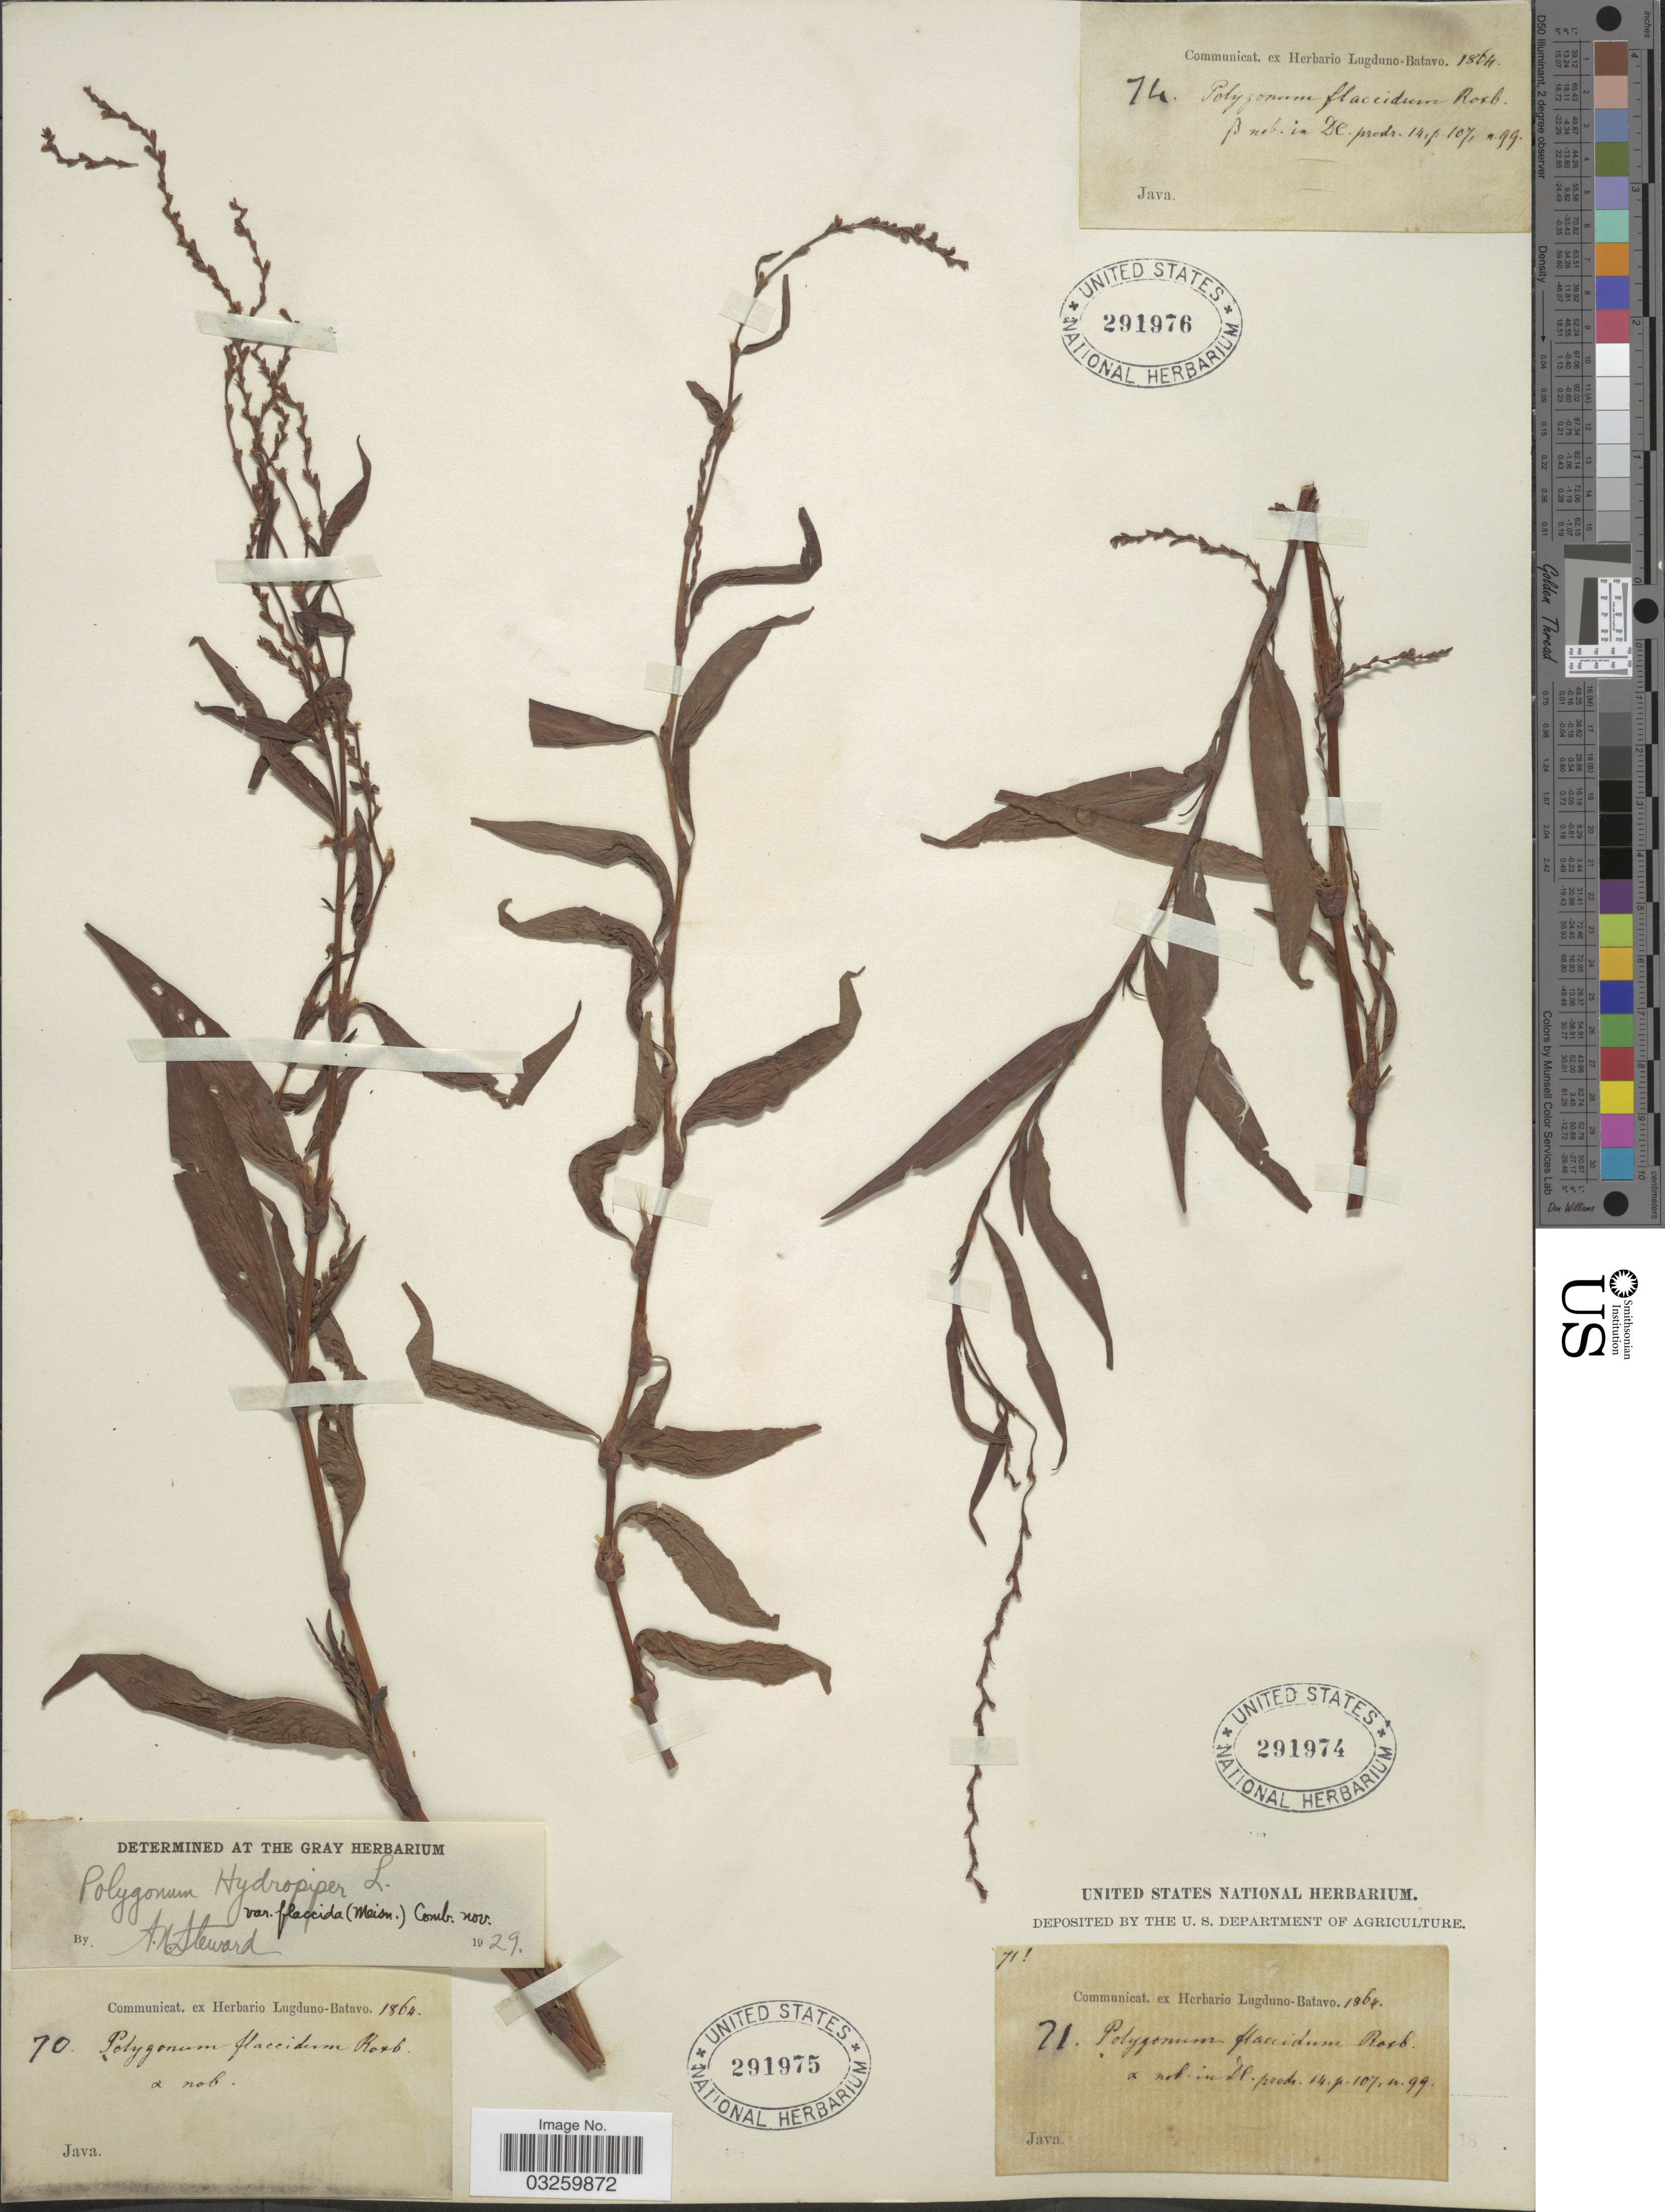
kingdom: Plantae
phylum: Tracheophyta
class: Magnoliopsida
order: Caryophyllales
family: Polygonaceae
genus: Persicaria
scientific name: Persicaria hydropiper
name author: (L.) Delarbre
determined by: Wagner, W. L., (BOT), Smithsonian Institution - National Museum of Natural History (UNITED STATES)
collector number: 70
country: Indonesia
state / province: Java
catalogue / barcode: US 291975